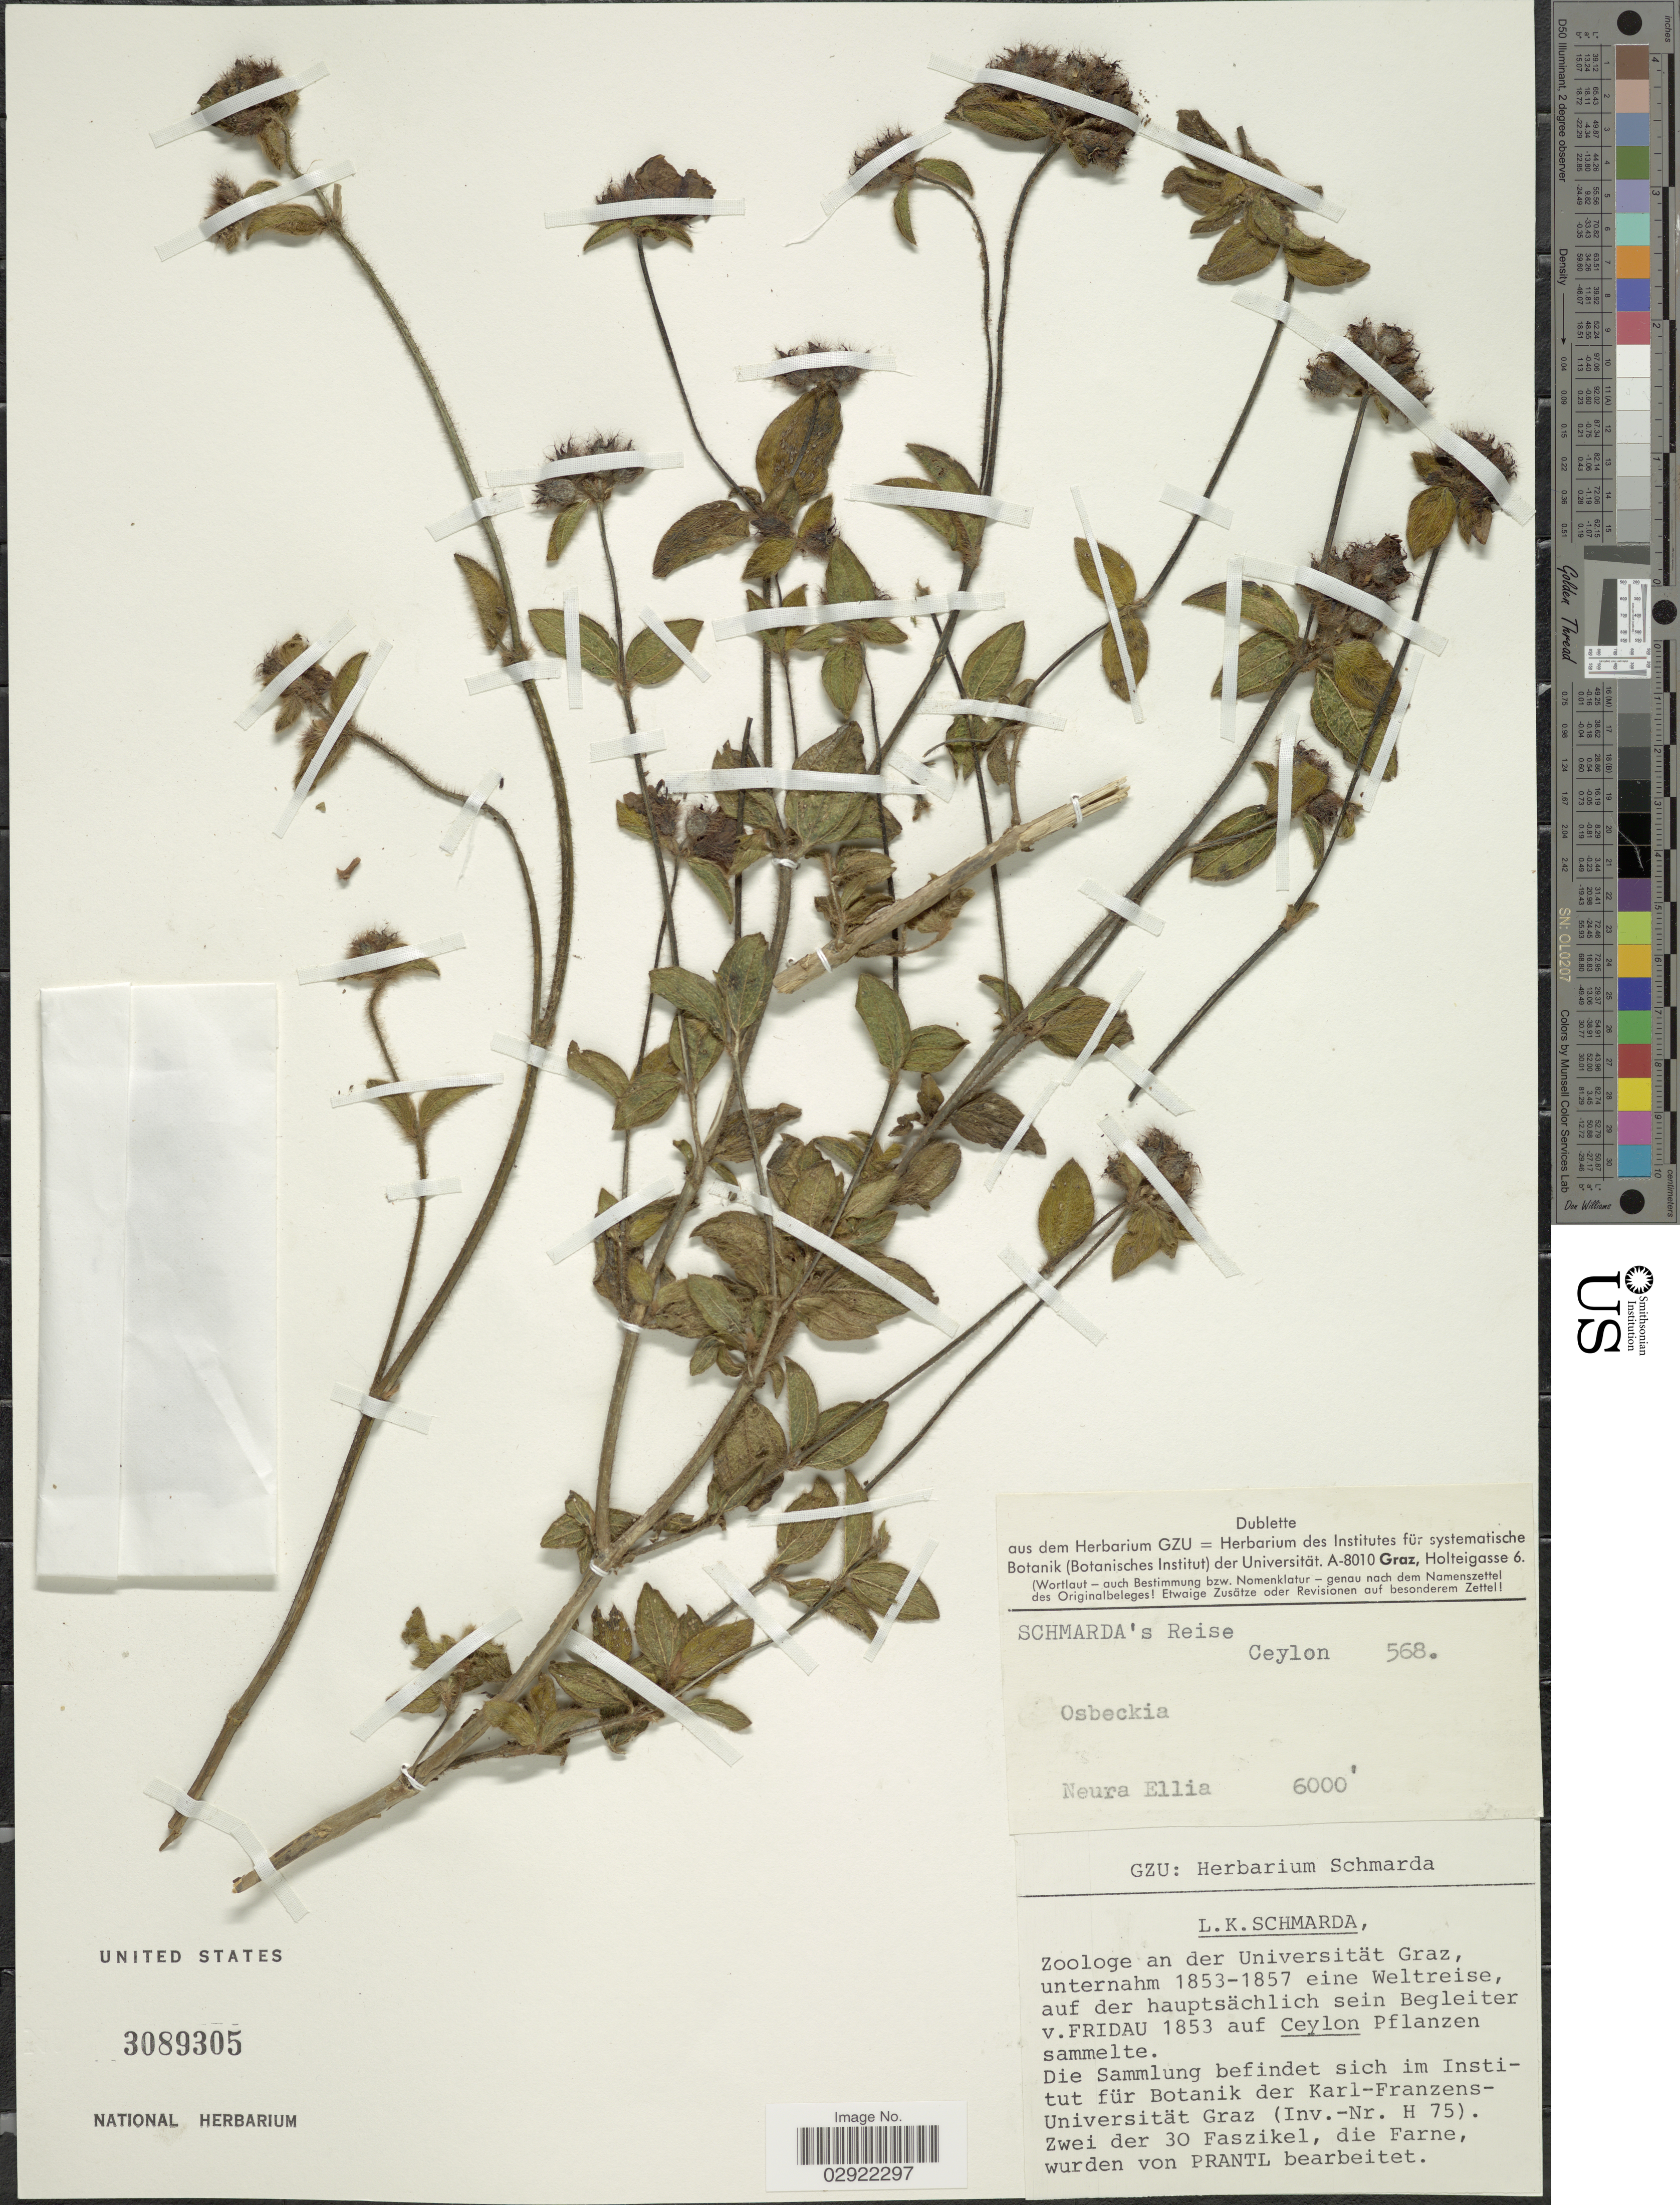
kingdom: Plantae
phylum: Tracheophyta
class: Magnoliopsida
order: Myrtales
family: Melastomataceae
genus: Osbeckia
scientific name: Osbeckia sp.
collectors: L. Schmarda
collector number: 568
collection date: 1853/1857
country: Sri Lanka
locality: Ceylon. Neura Ellia.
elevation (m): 1829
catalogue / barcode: US 3089305